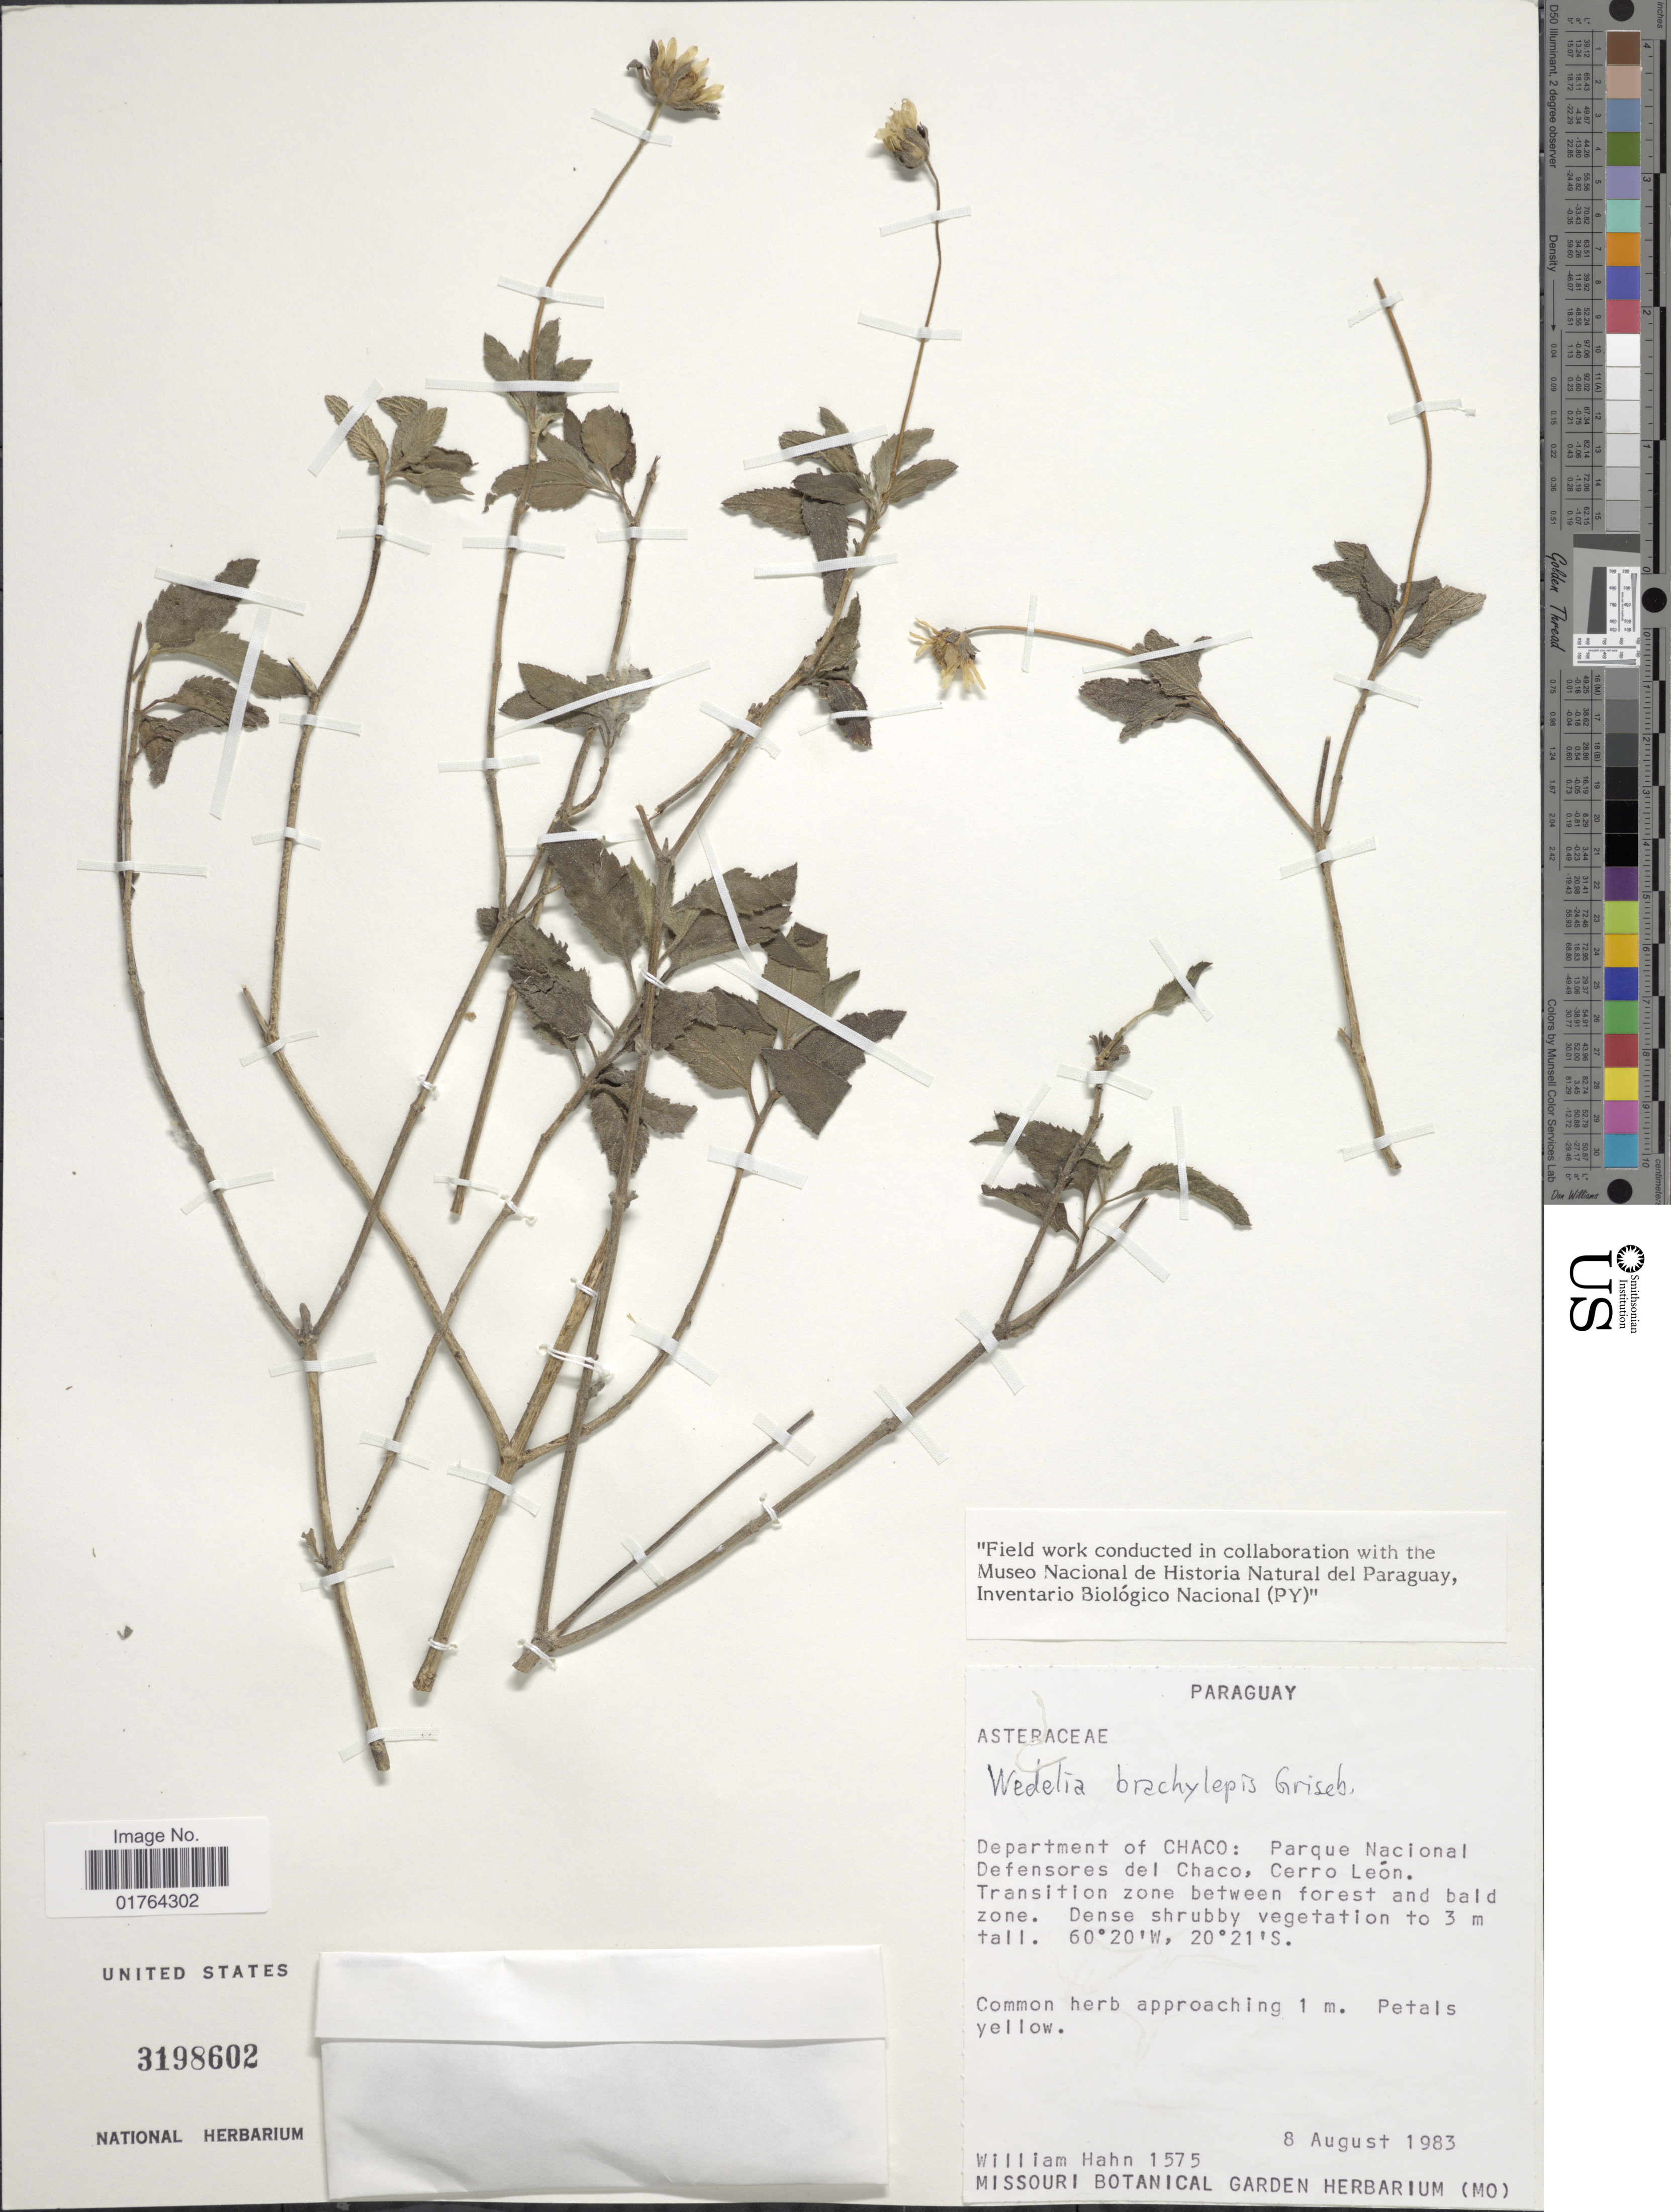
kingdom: Plantae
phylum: Tracheophyta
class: Magnoliopsida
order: Asterales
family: Asteraceae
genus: Wedelia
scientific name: Wedelia brachylepis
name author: Griseb.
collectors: W. J. Hahn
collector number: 1575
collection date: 1983-08-08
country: Argentina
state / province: Chaco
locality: Departmento of Chaco: Parqie Nacional defensores del Chaco, Cerro Leon, Transition zone between forest and bald zone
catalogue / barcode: US 3198602